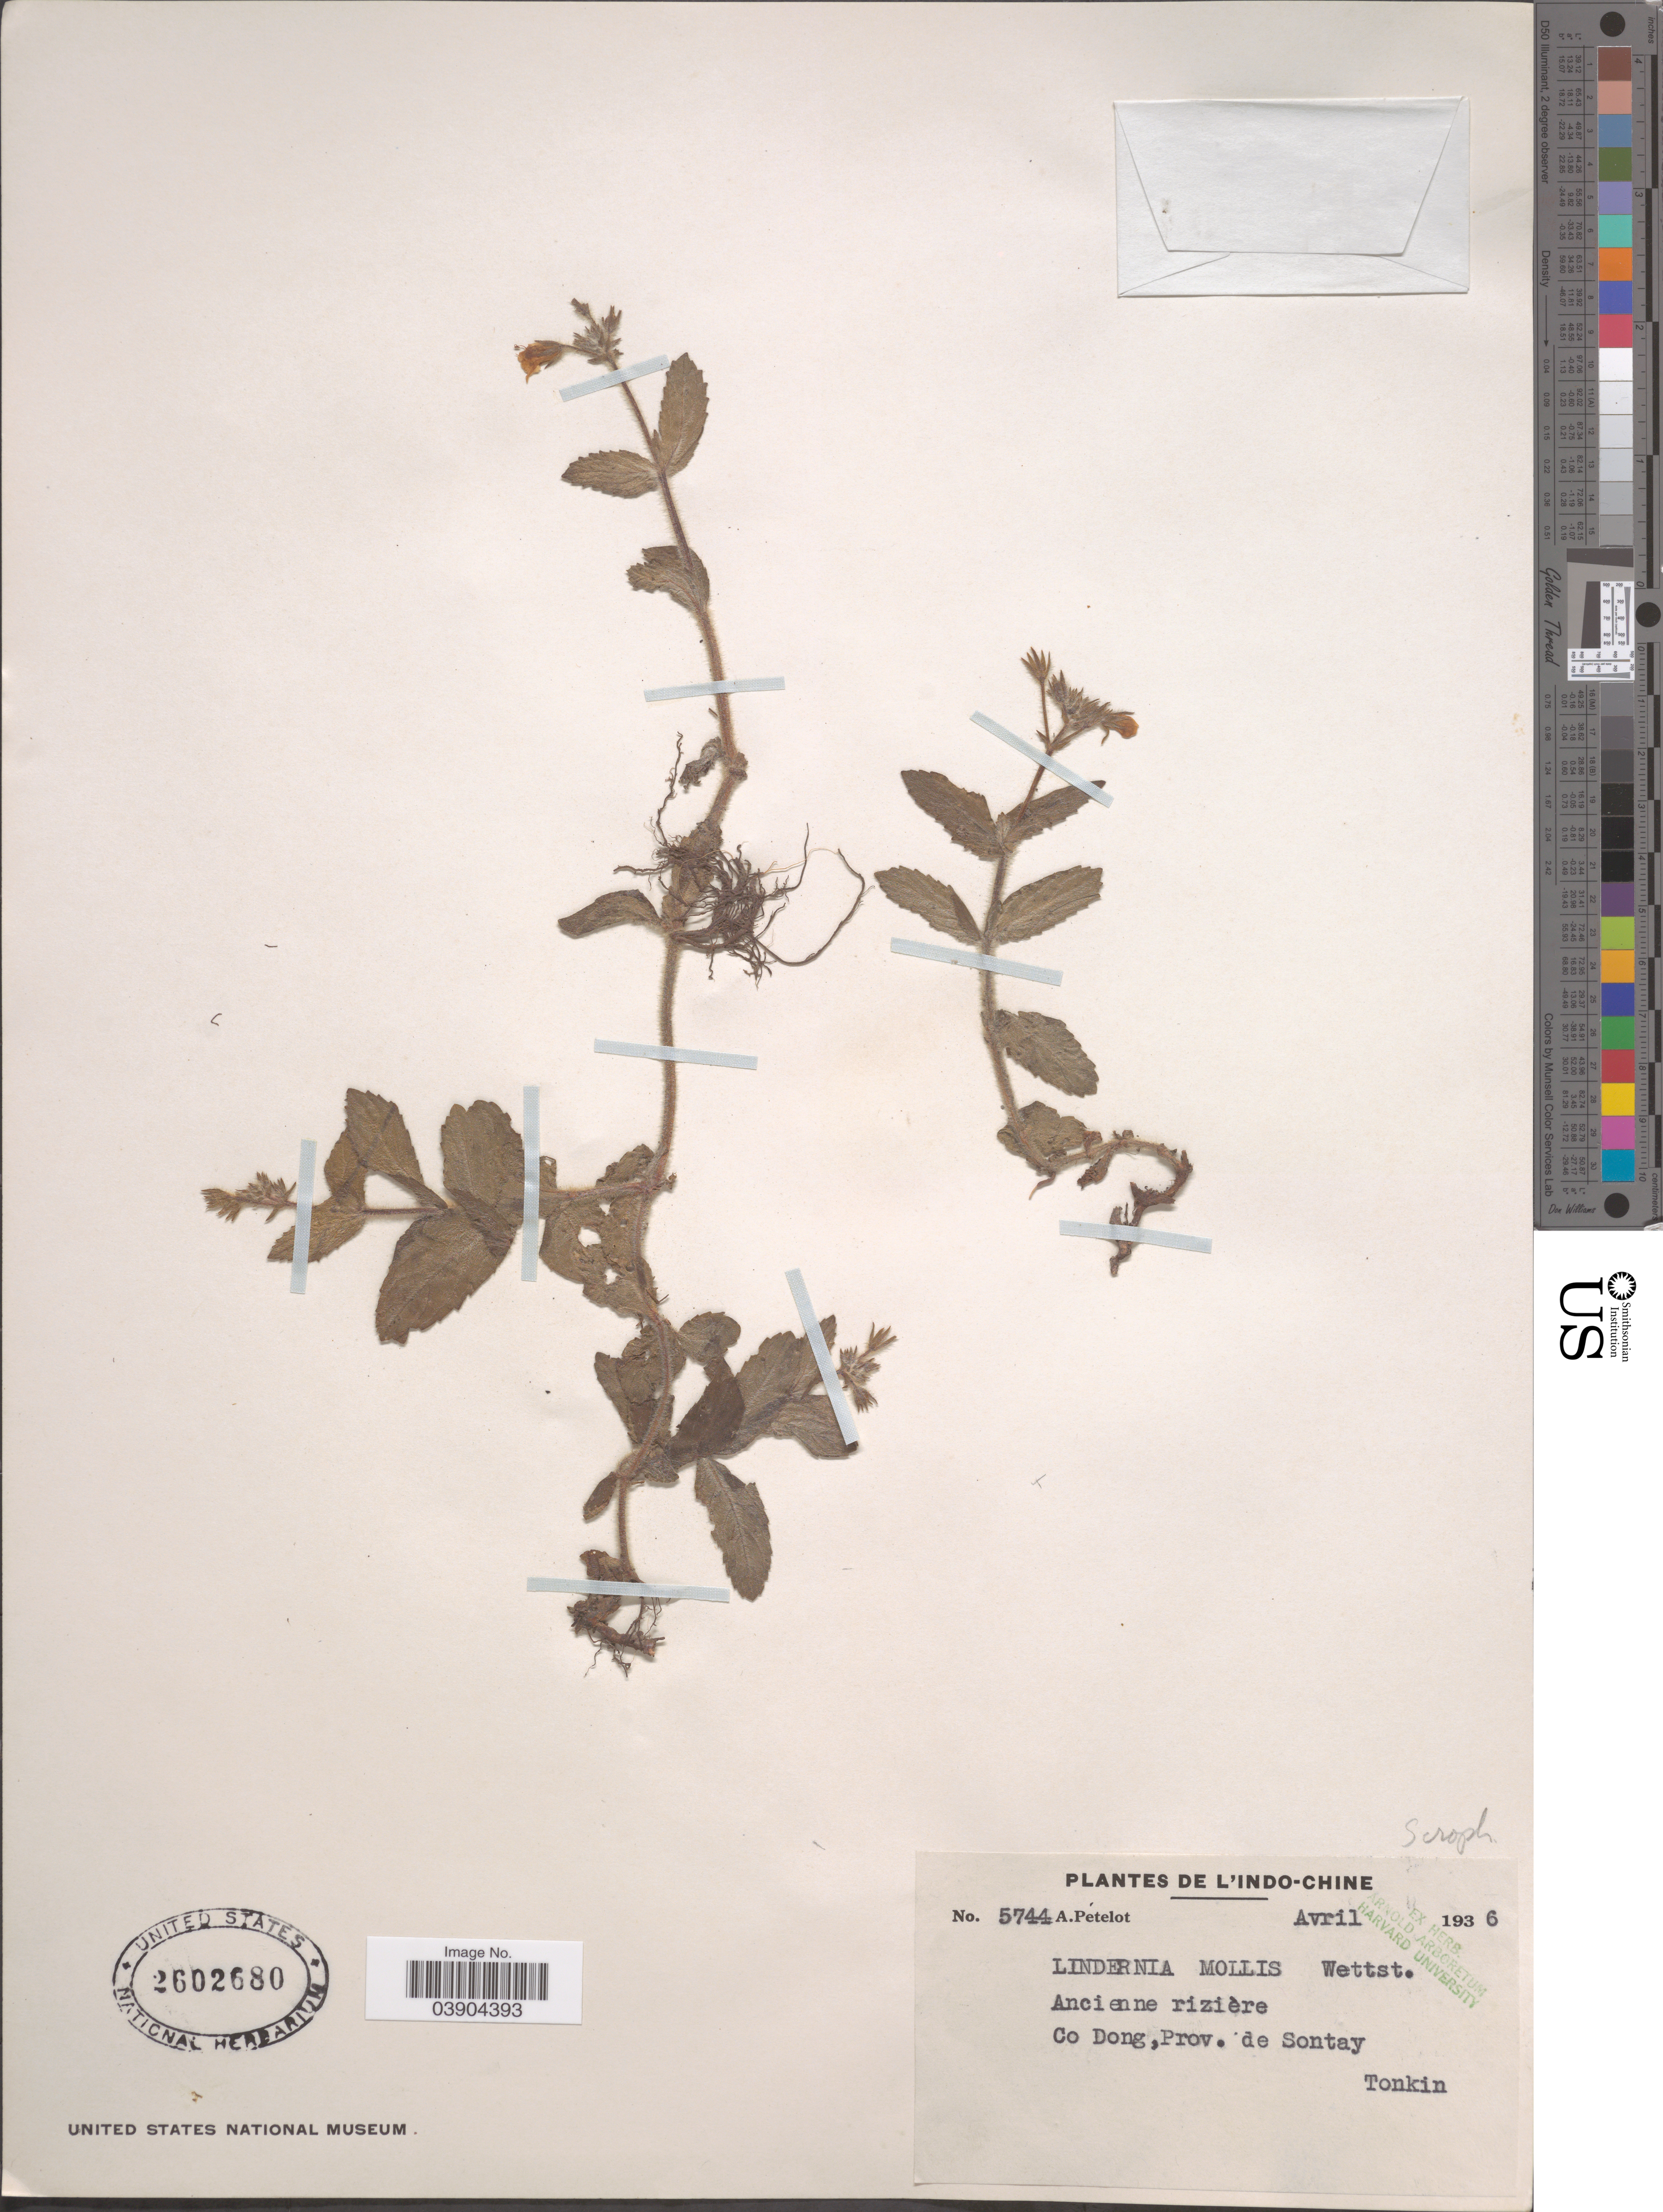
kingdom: Plantae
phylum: Tracheophyta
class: Magnoliopsida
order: Lamiales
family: Linderniaceae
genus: Lindernia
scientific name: Lindernia mollis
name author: (Benth.) Wettst.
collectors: A. Petelot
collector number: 5744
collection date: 1936-04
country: Vietnam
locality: L'Indo-chine. Ancienne rizière Co Dong, Prov. de Sontay. Tonkin.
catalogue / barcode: US 2602680